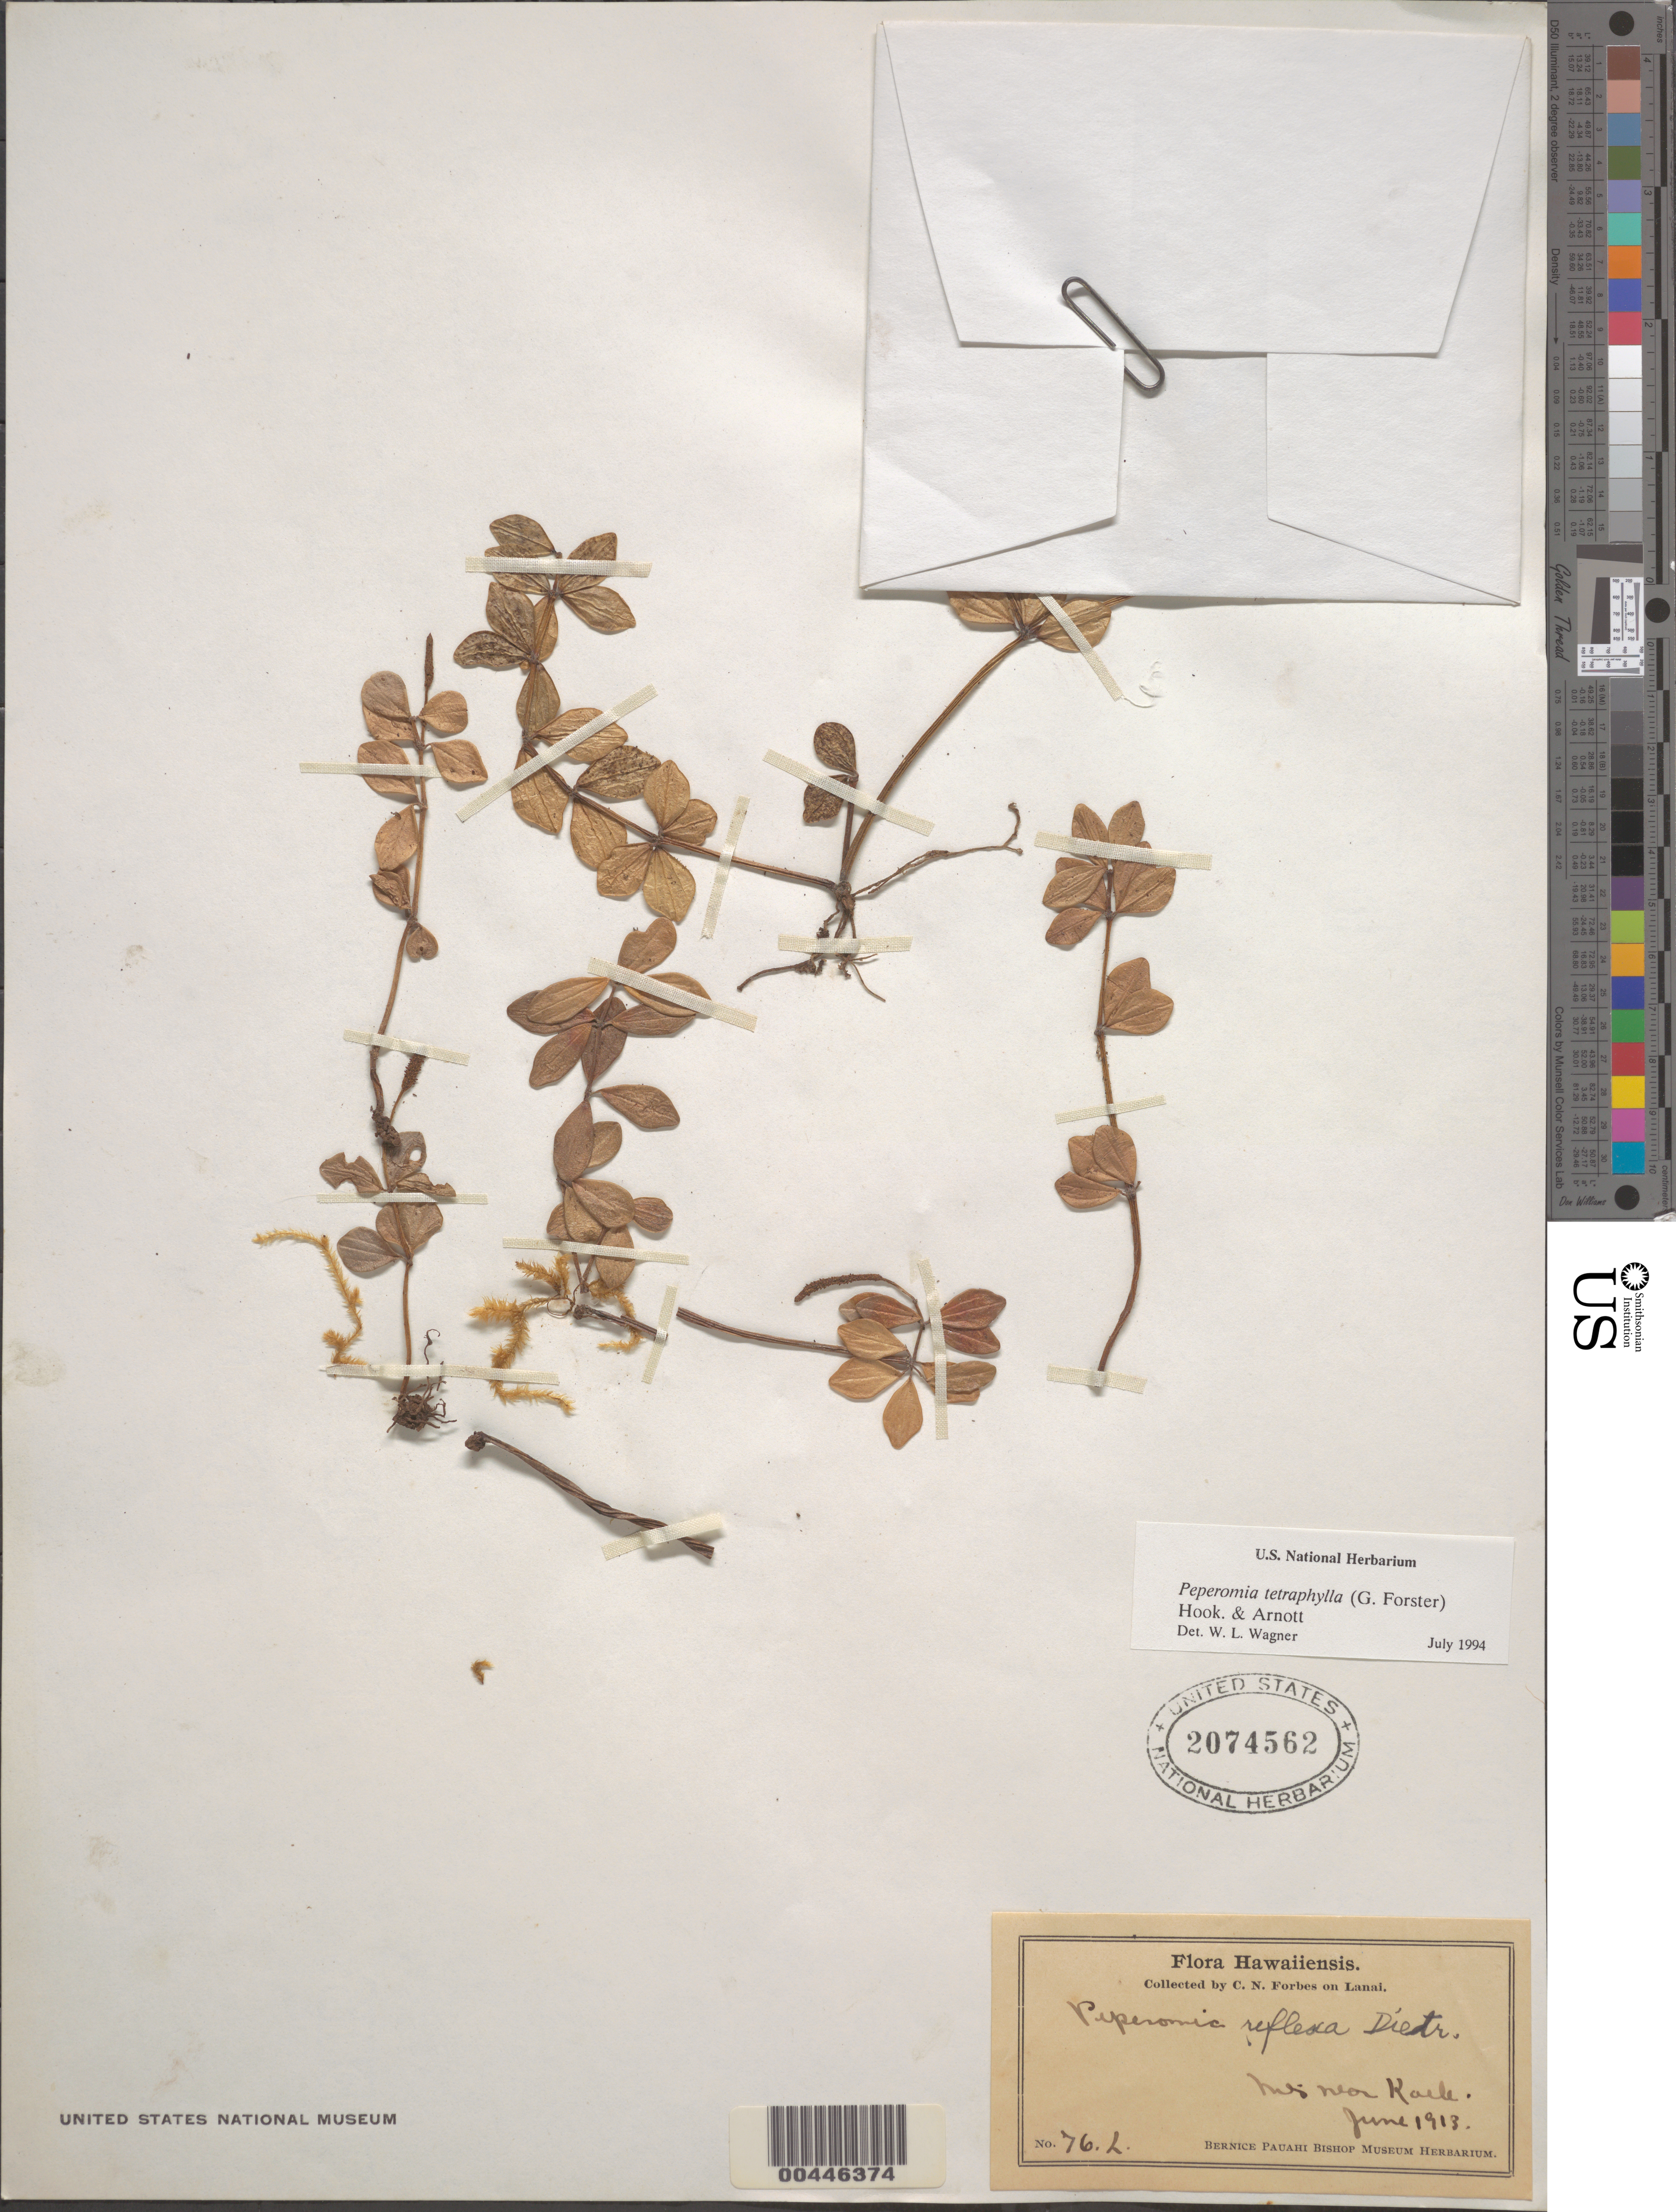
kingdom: Plantae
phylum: Tracheophyta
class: Magnoliopsida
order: Piperales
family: Piperaceae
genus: Peperomia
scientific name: Peperomia trichopus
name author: Trel. in J.F. Macbr.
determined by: Wagner, W. L., (BOT), Smithsonian Institution - National Museum of Natural History (UNITED STATES)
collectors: C. N. Forbes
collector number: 76.L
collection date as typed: Jun 1913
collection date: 1913-06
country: United States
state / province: Hawaii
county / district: Maui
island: Lana'i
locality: Mts near Koele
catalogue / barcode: US 2074562